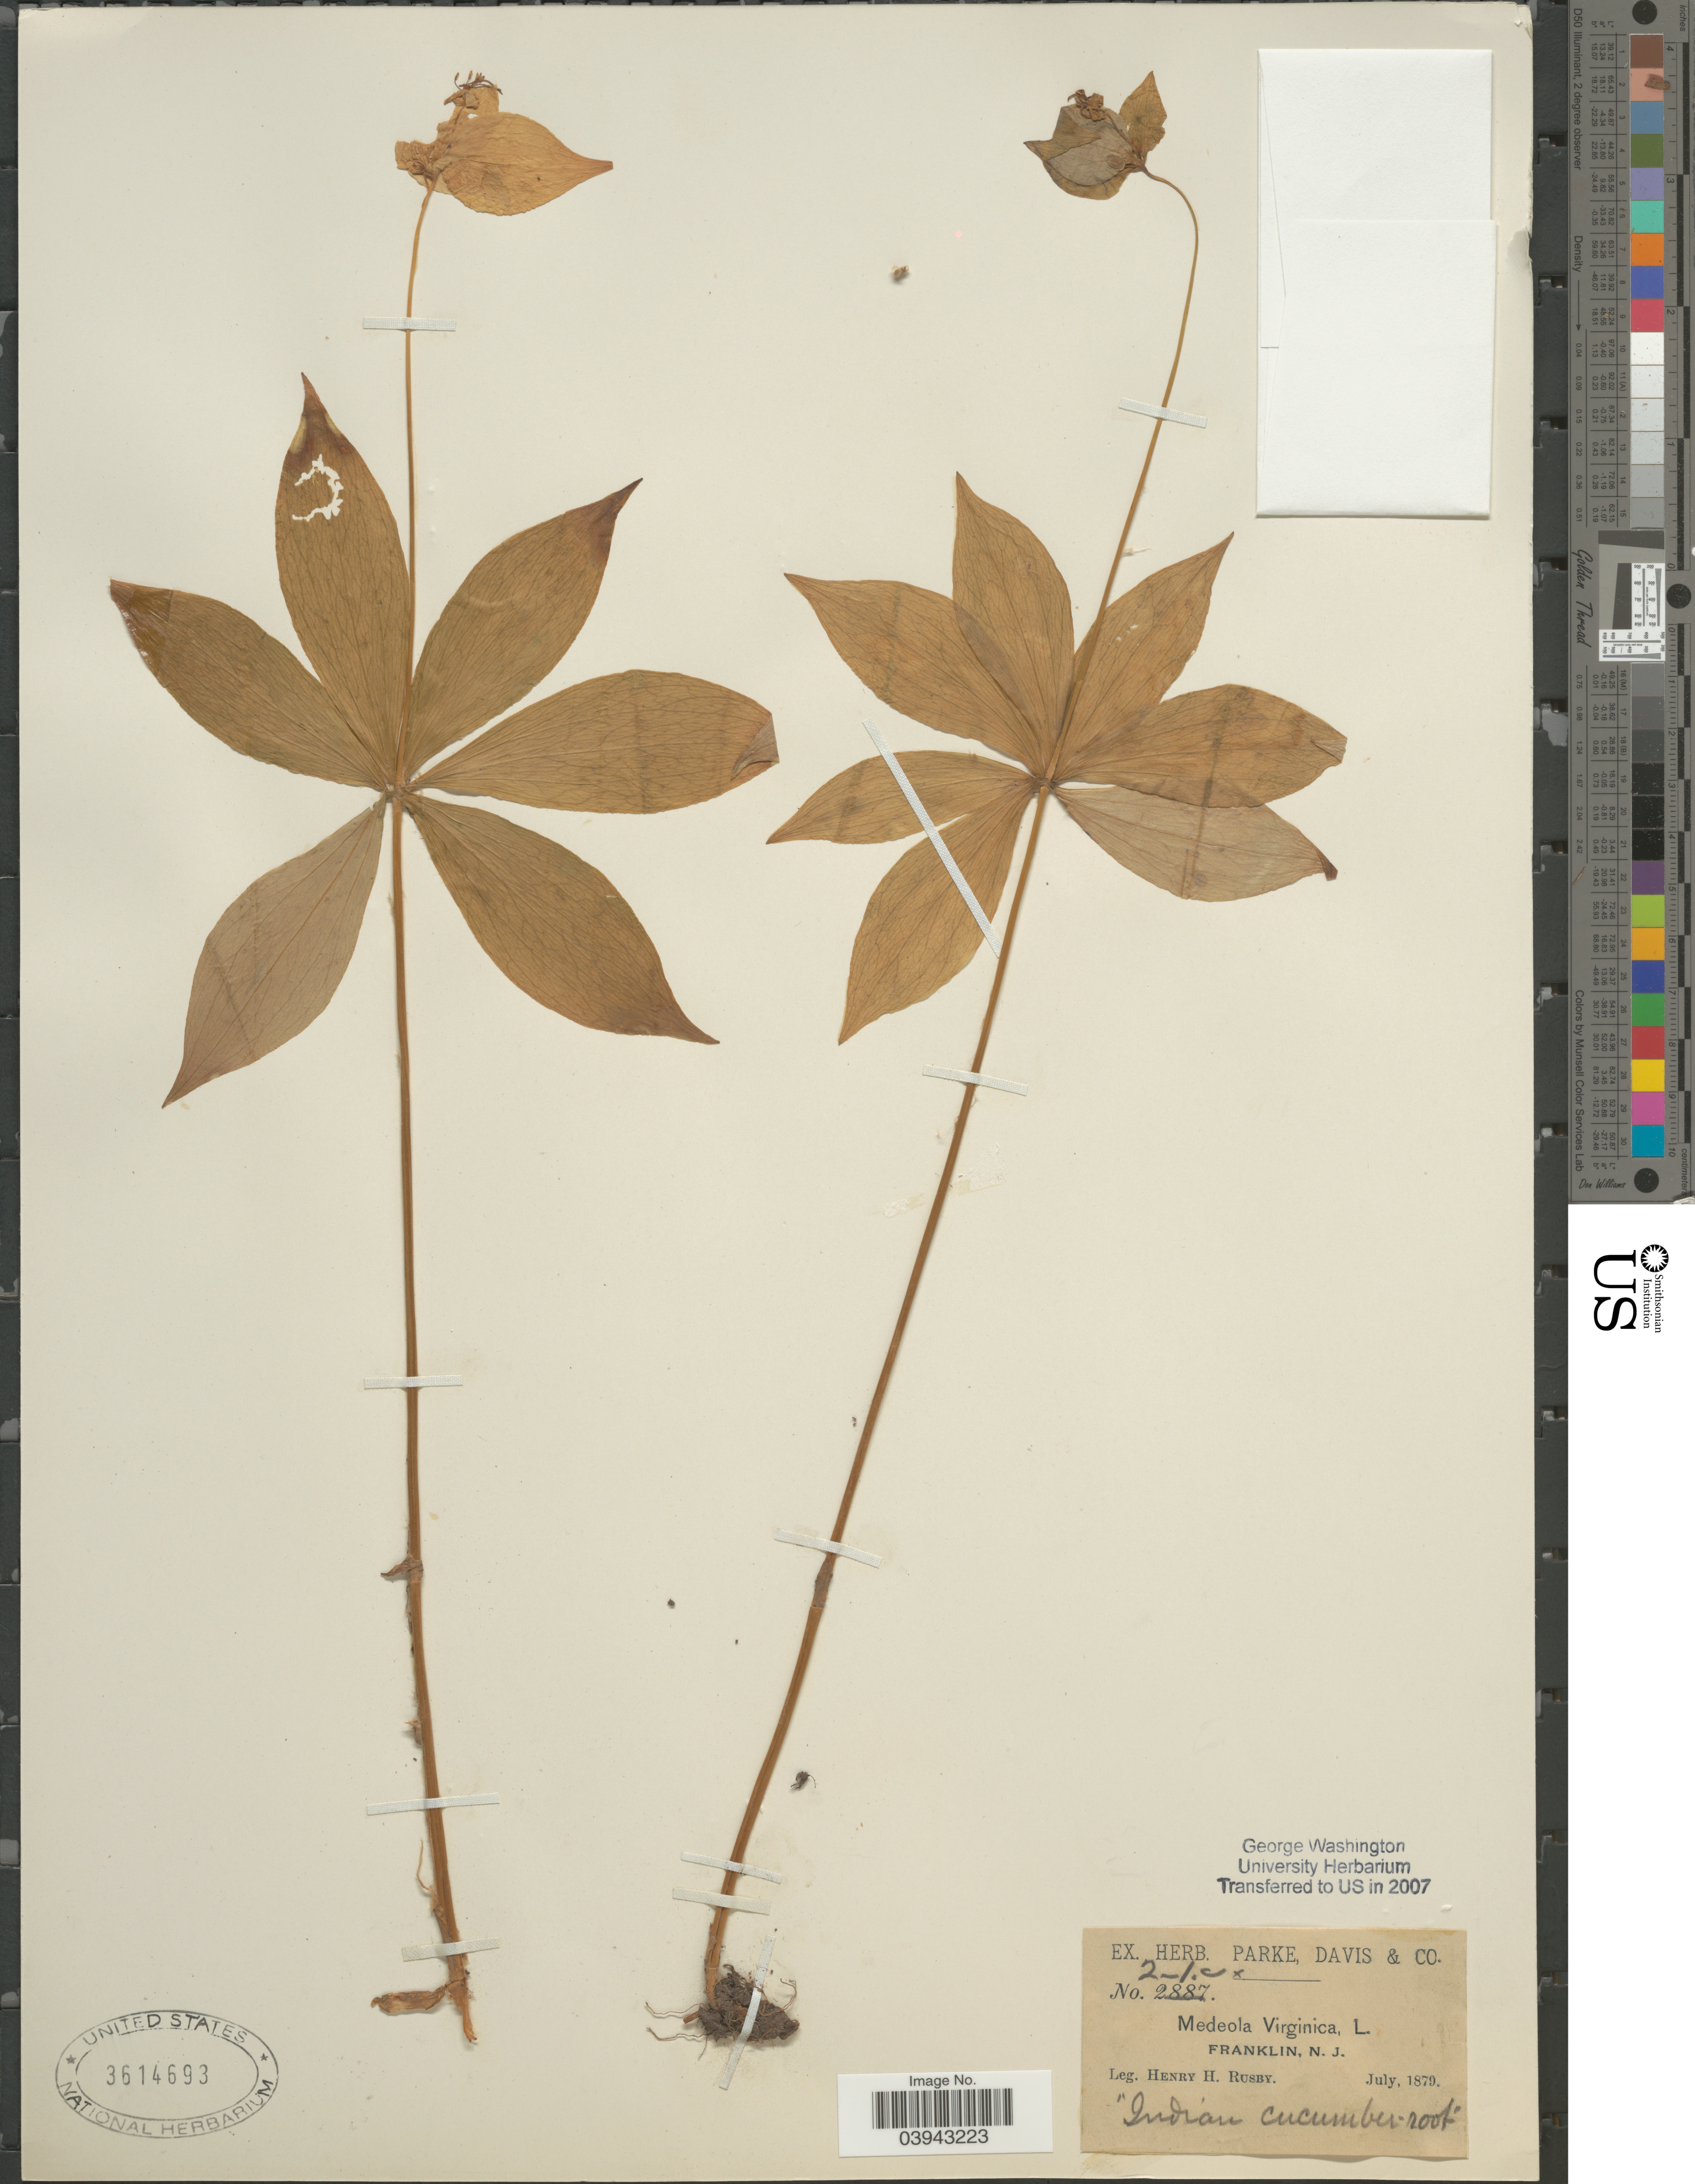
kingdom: Plantae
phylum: Tracheophyta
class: Liliopsida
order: Liliales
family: Liliaceae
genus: Medeola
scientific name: Medeola virginiana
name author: (L.) Desf.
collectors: H. H. Rusby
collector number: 2-1.0*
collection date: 1879-07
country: United States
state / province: New Jersey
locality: Franklin.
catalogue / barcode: US 3614693